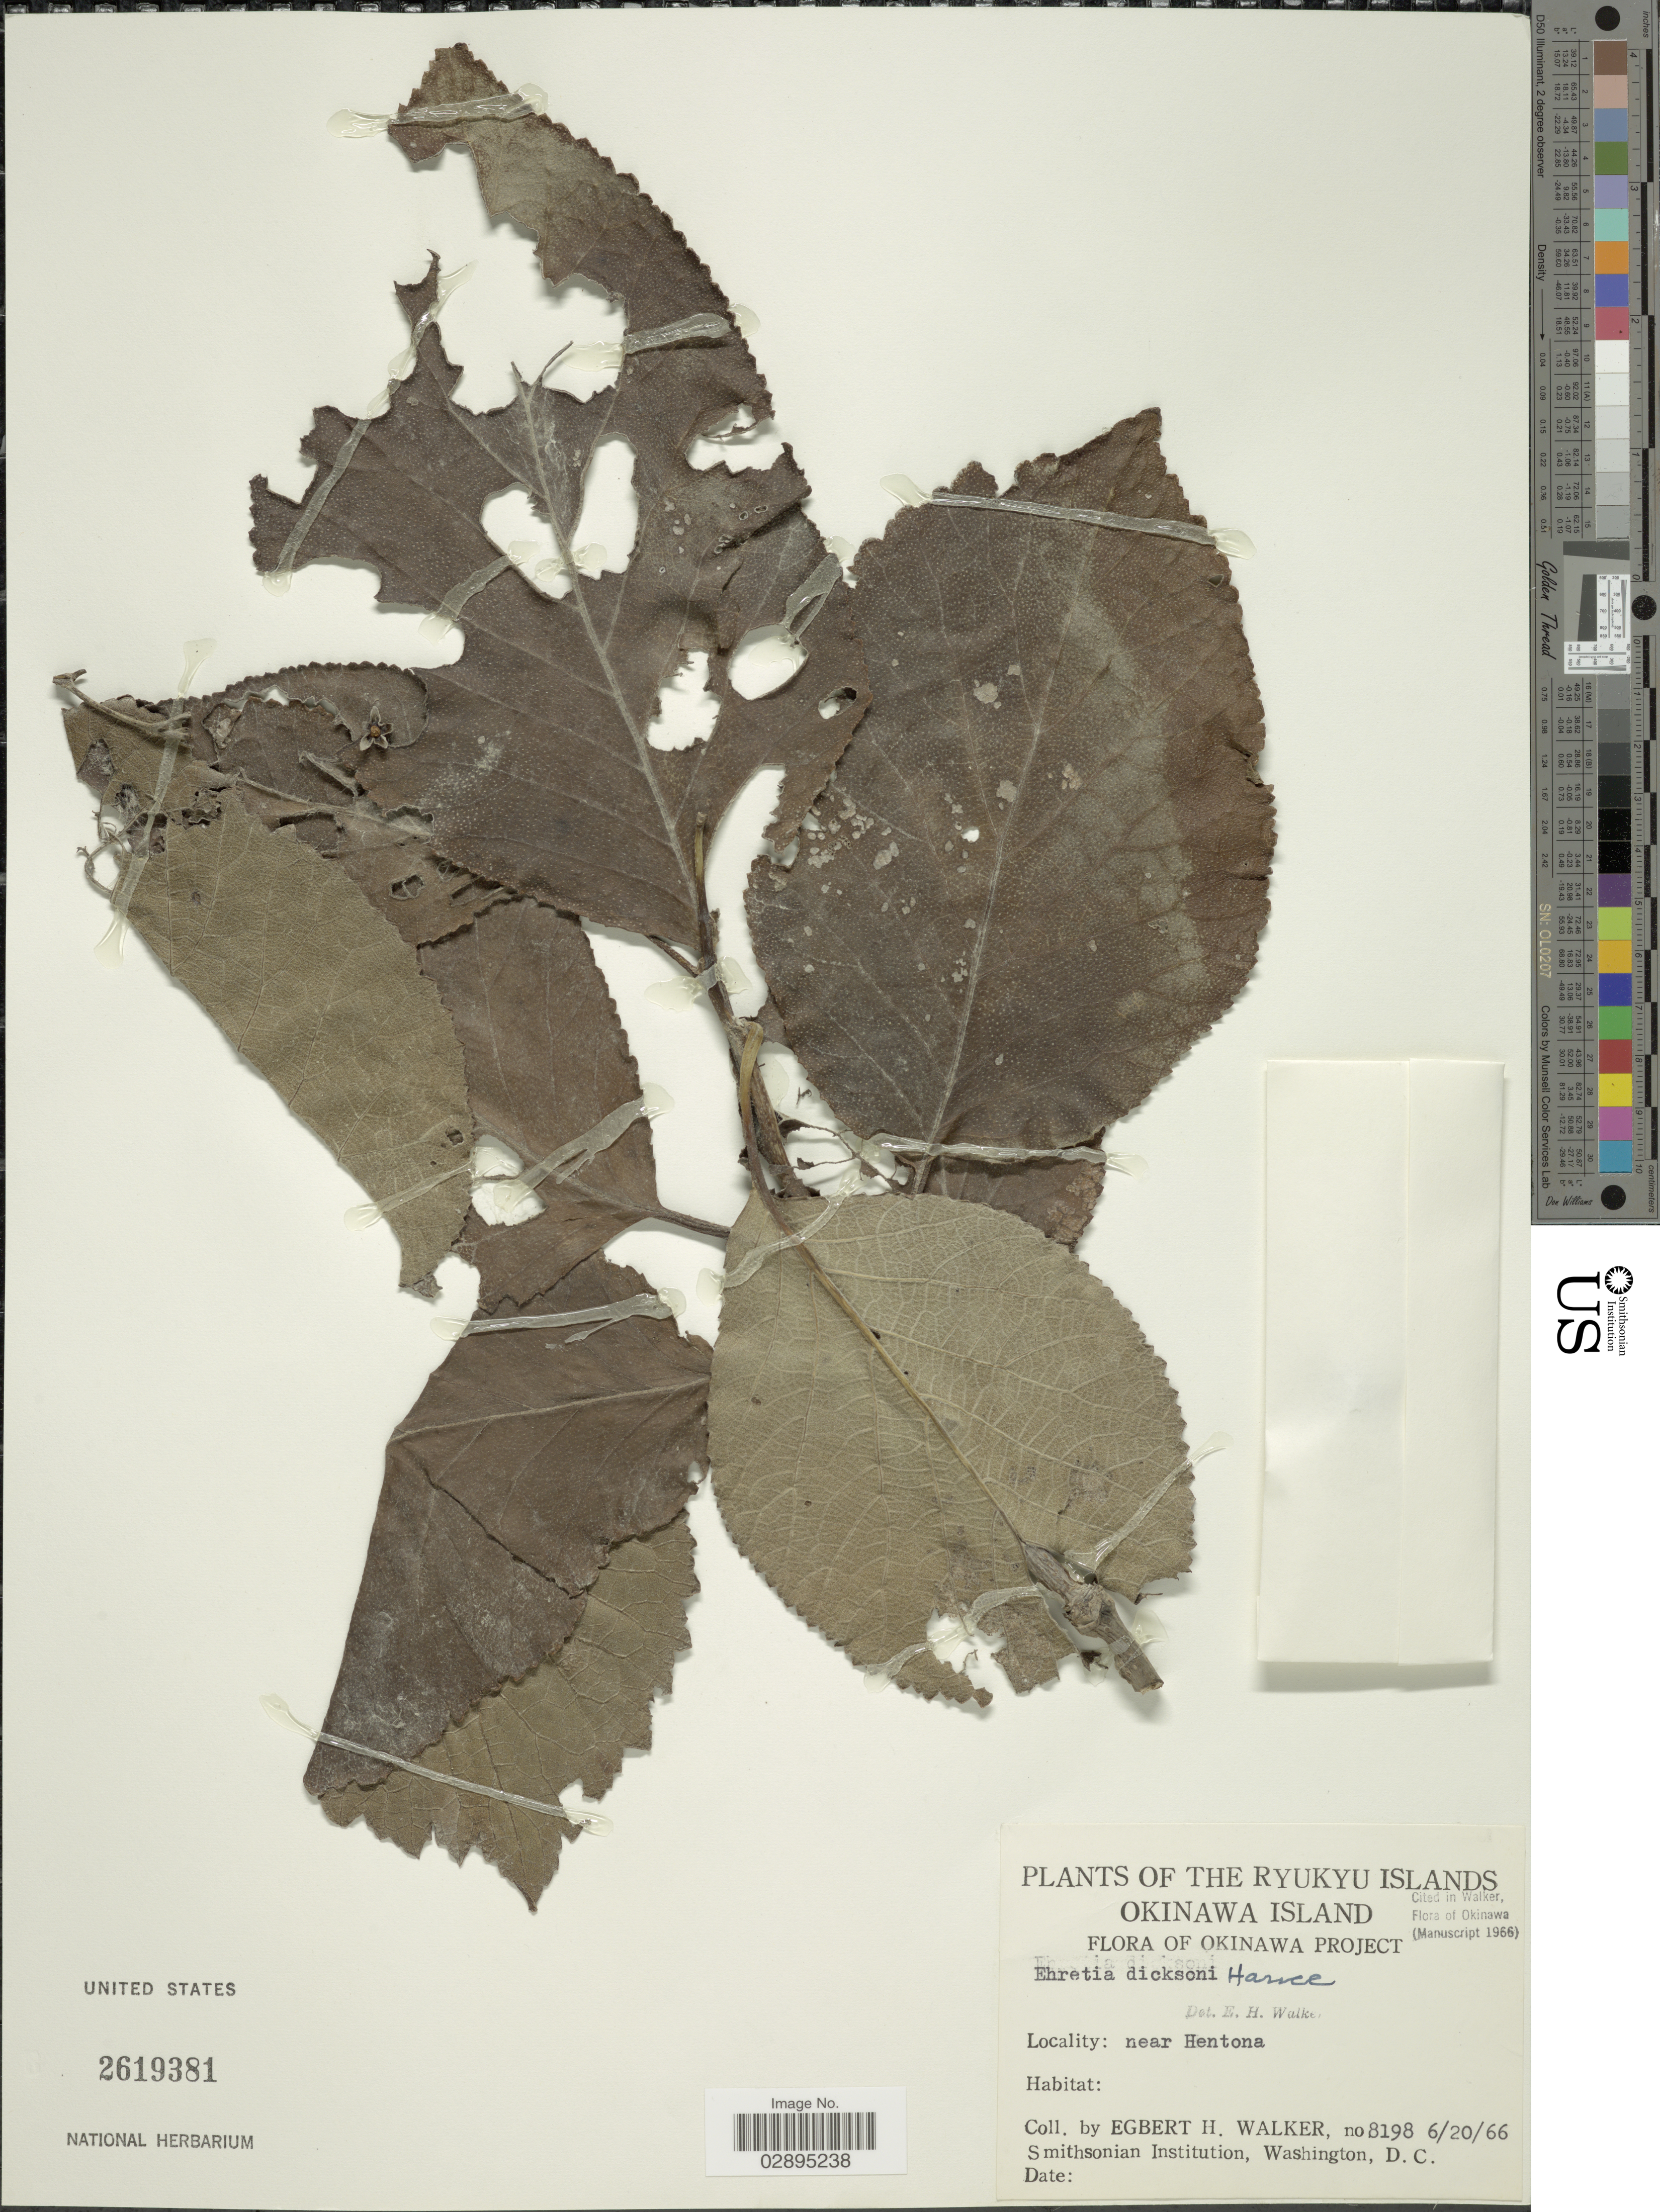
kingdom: Plantae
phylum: Tracheophyta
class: Magnoliopsida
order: Boraginales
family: Ehretiaceae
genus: Ehretia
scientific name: Ehretia dicksonii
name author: Hance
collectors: E. H. Walker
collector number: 8198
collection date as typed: Transcribed d/m/y: 20/6/66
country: Japan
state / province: Okinawa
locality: Ryukyu Islands. Okinawa Island. Okinawa Project. Near Hentona.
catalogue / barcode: US 2619381